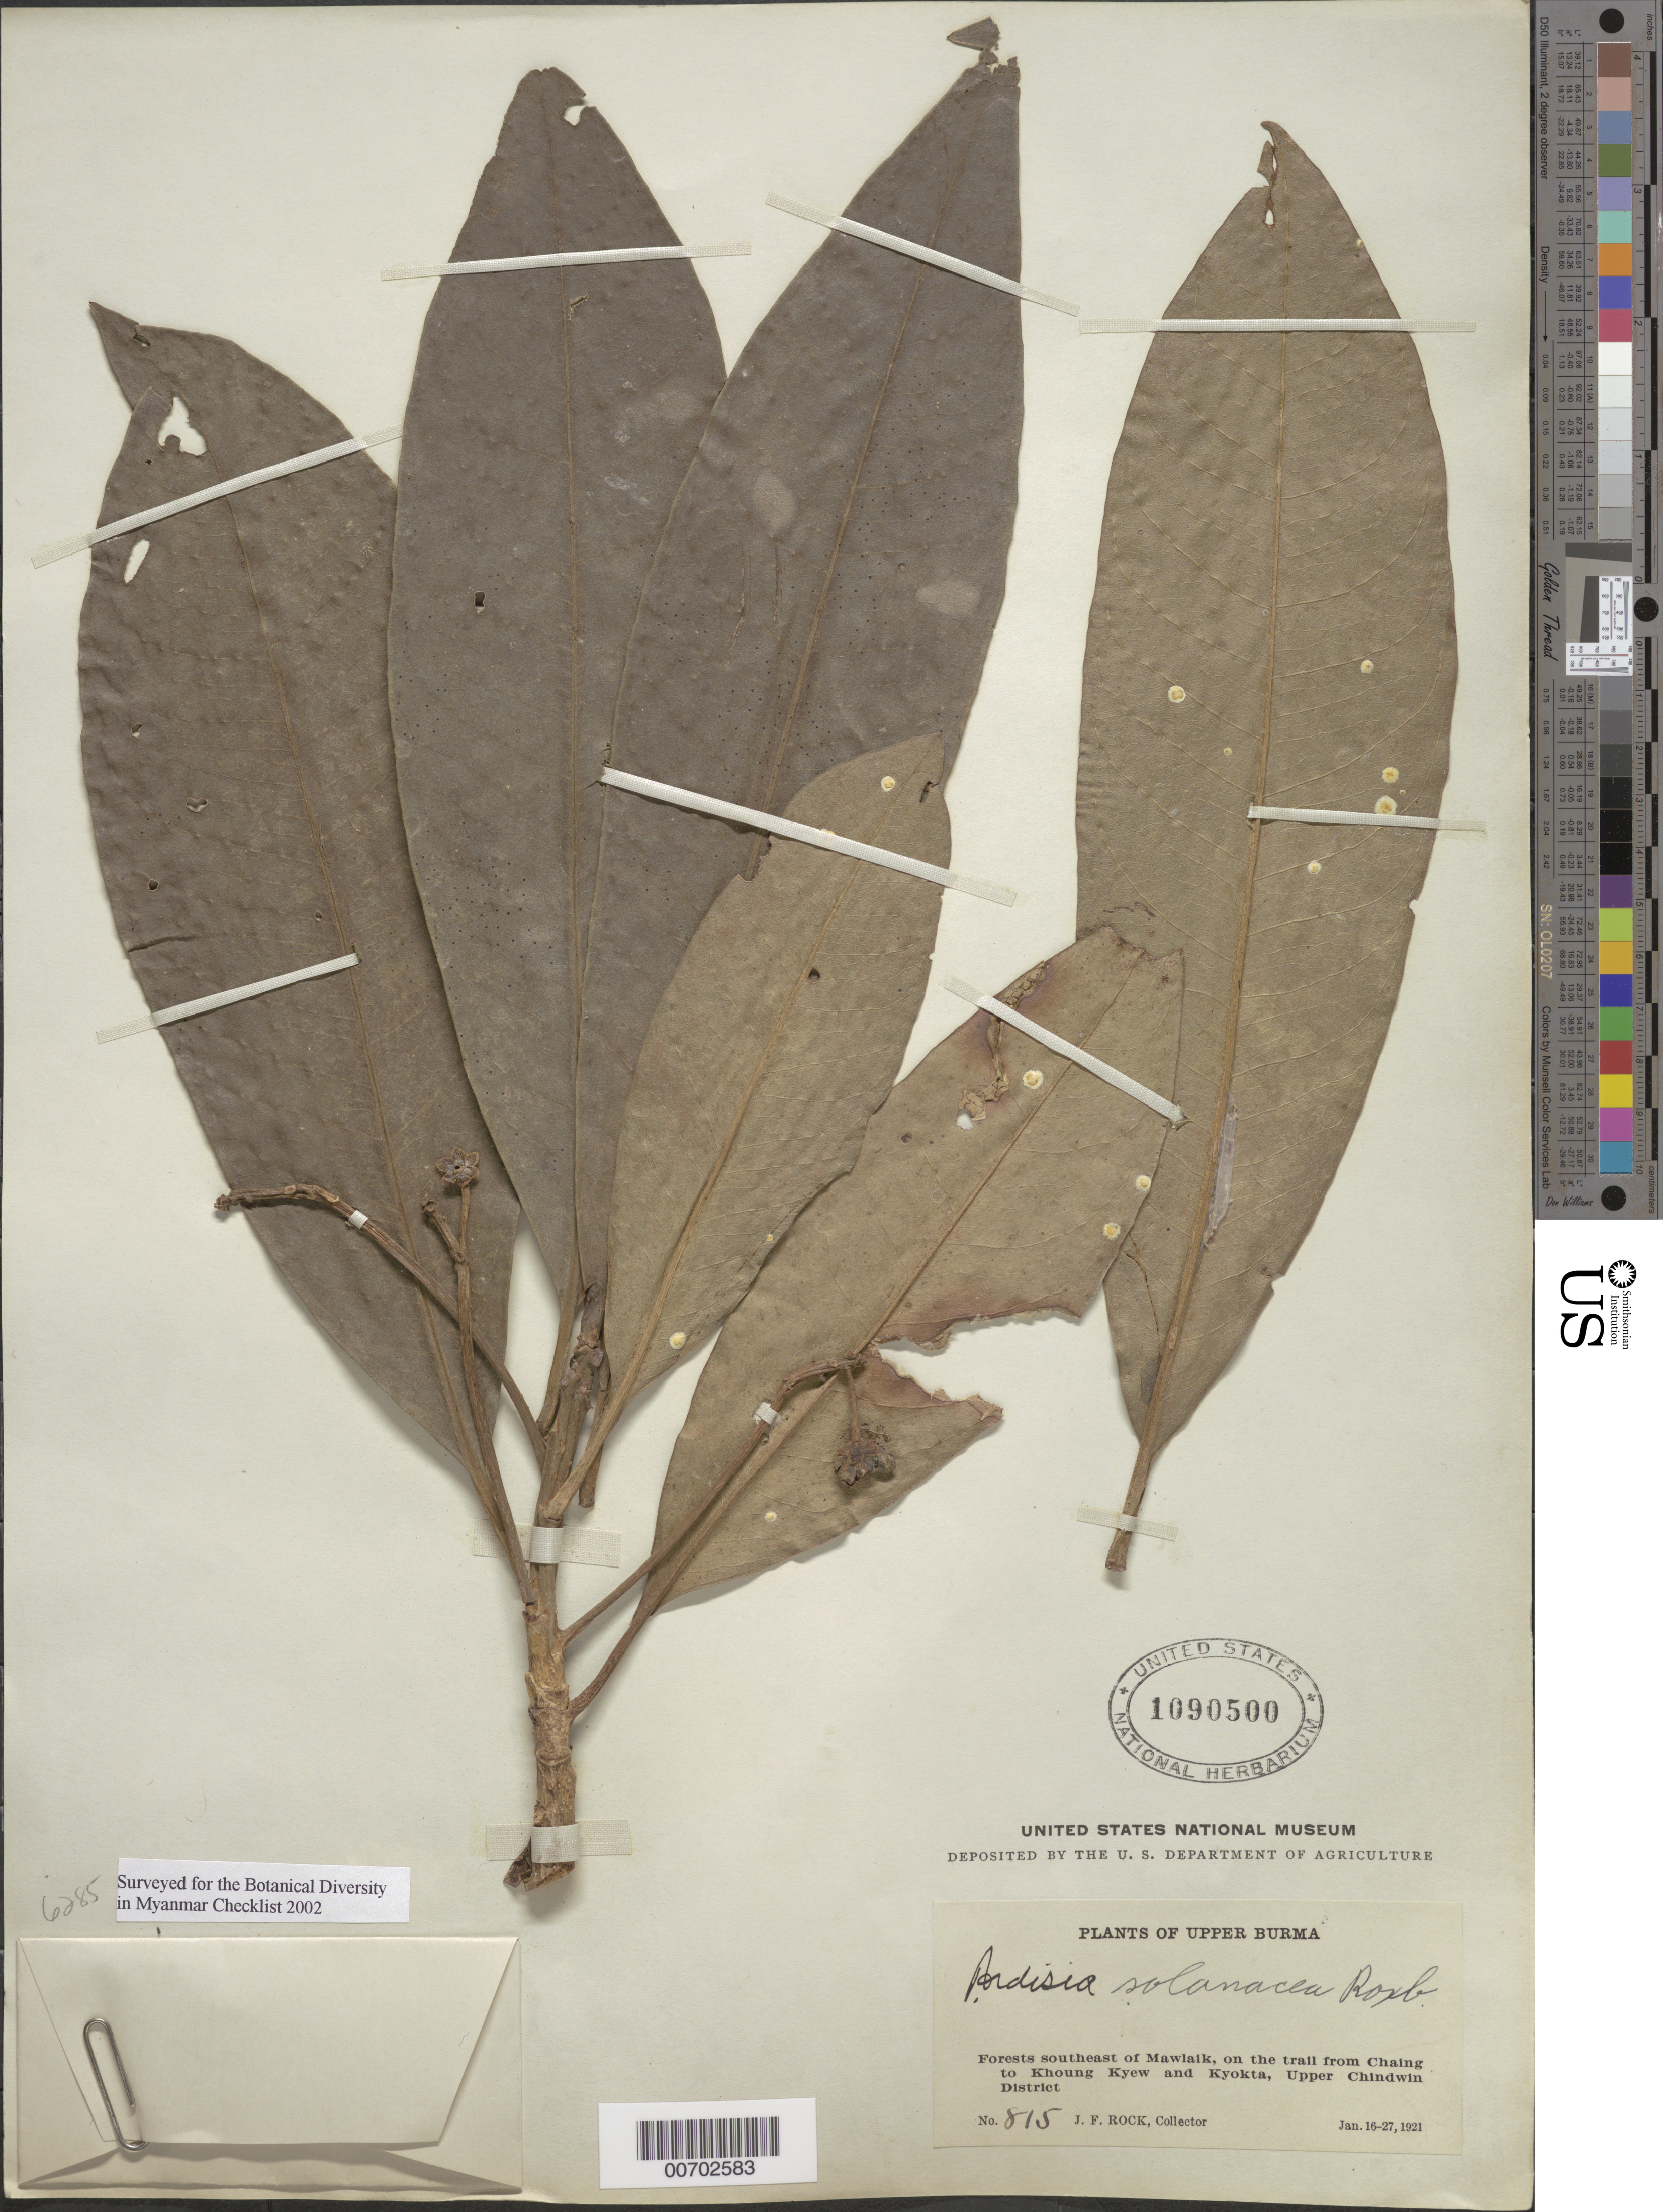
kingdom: Plantae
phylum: Tracheophyta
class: Magnoliopsida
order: Ericales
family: Primulaceae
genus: Ardisia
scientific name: Ardisia solanacea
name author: Roxb.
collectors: J. F. Rock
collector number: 815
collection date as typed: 16 Jan 1921 to 27 Jan 1921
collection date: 1921-01-16/1921-01-27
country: Myanmar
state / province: Sagaing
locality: Upper Chindwin Dist., Mawlaik, SE of, trail from Chaing to Khoung Kyew and Kyokta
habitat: Forest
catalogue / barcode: US 1090500